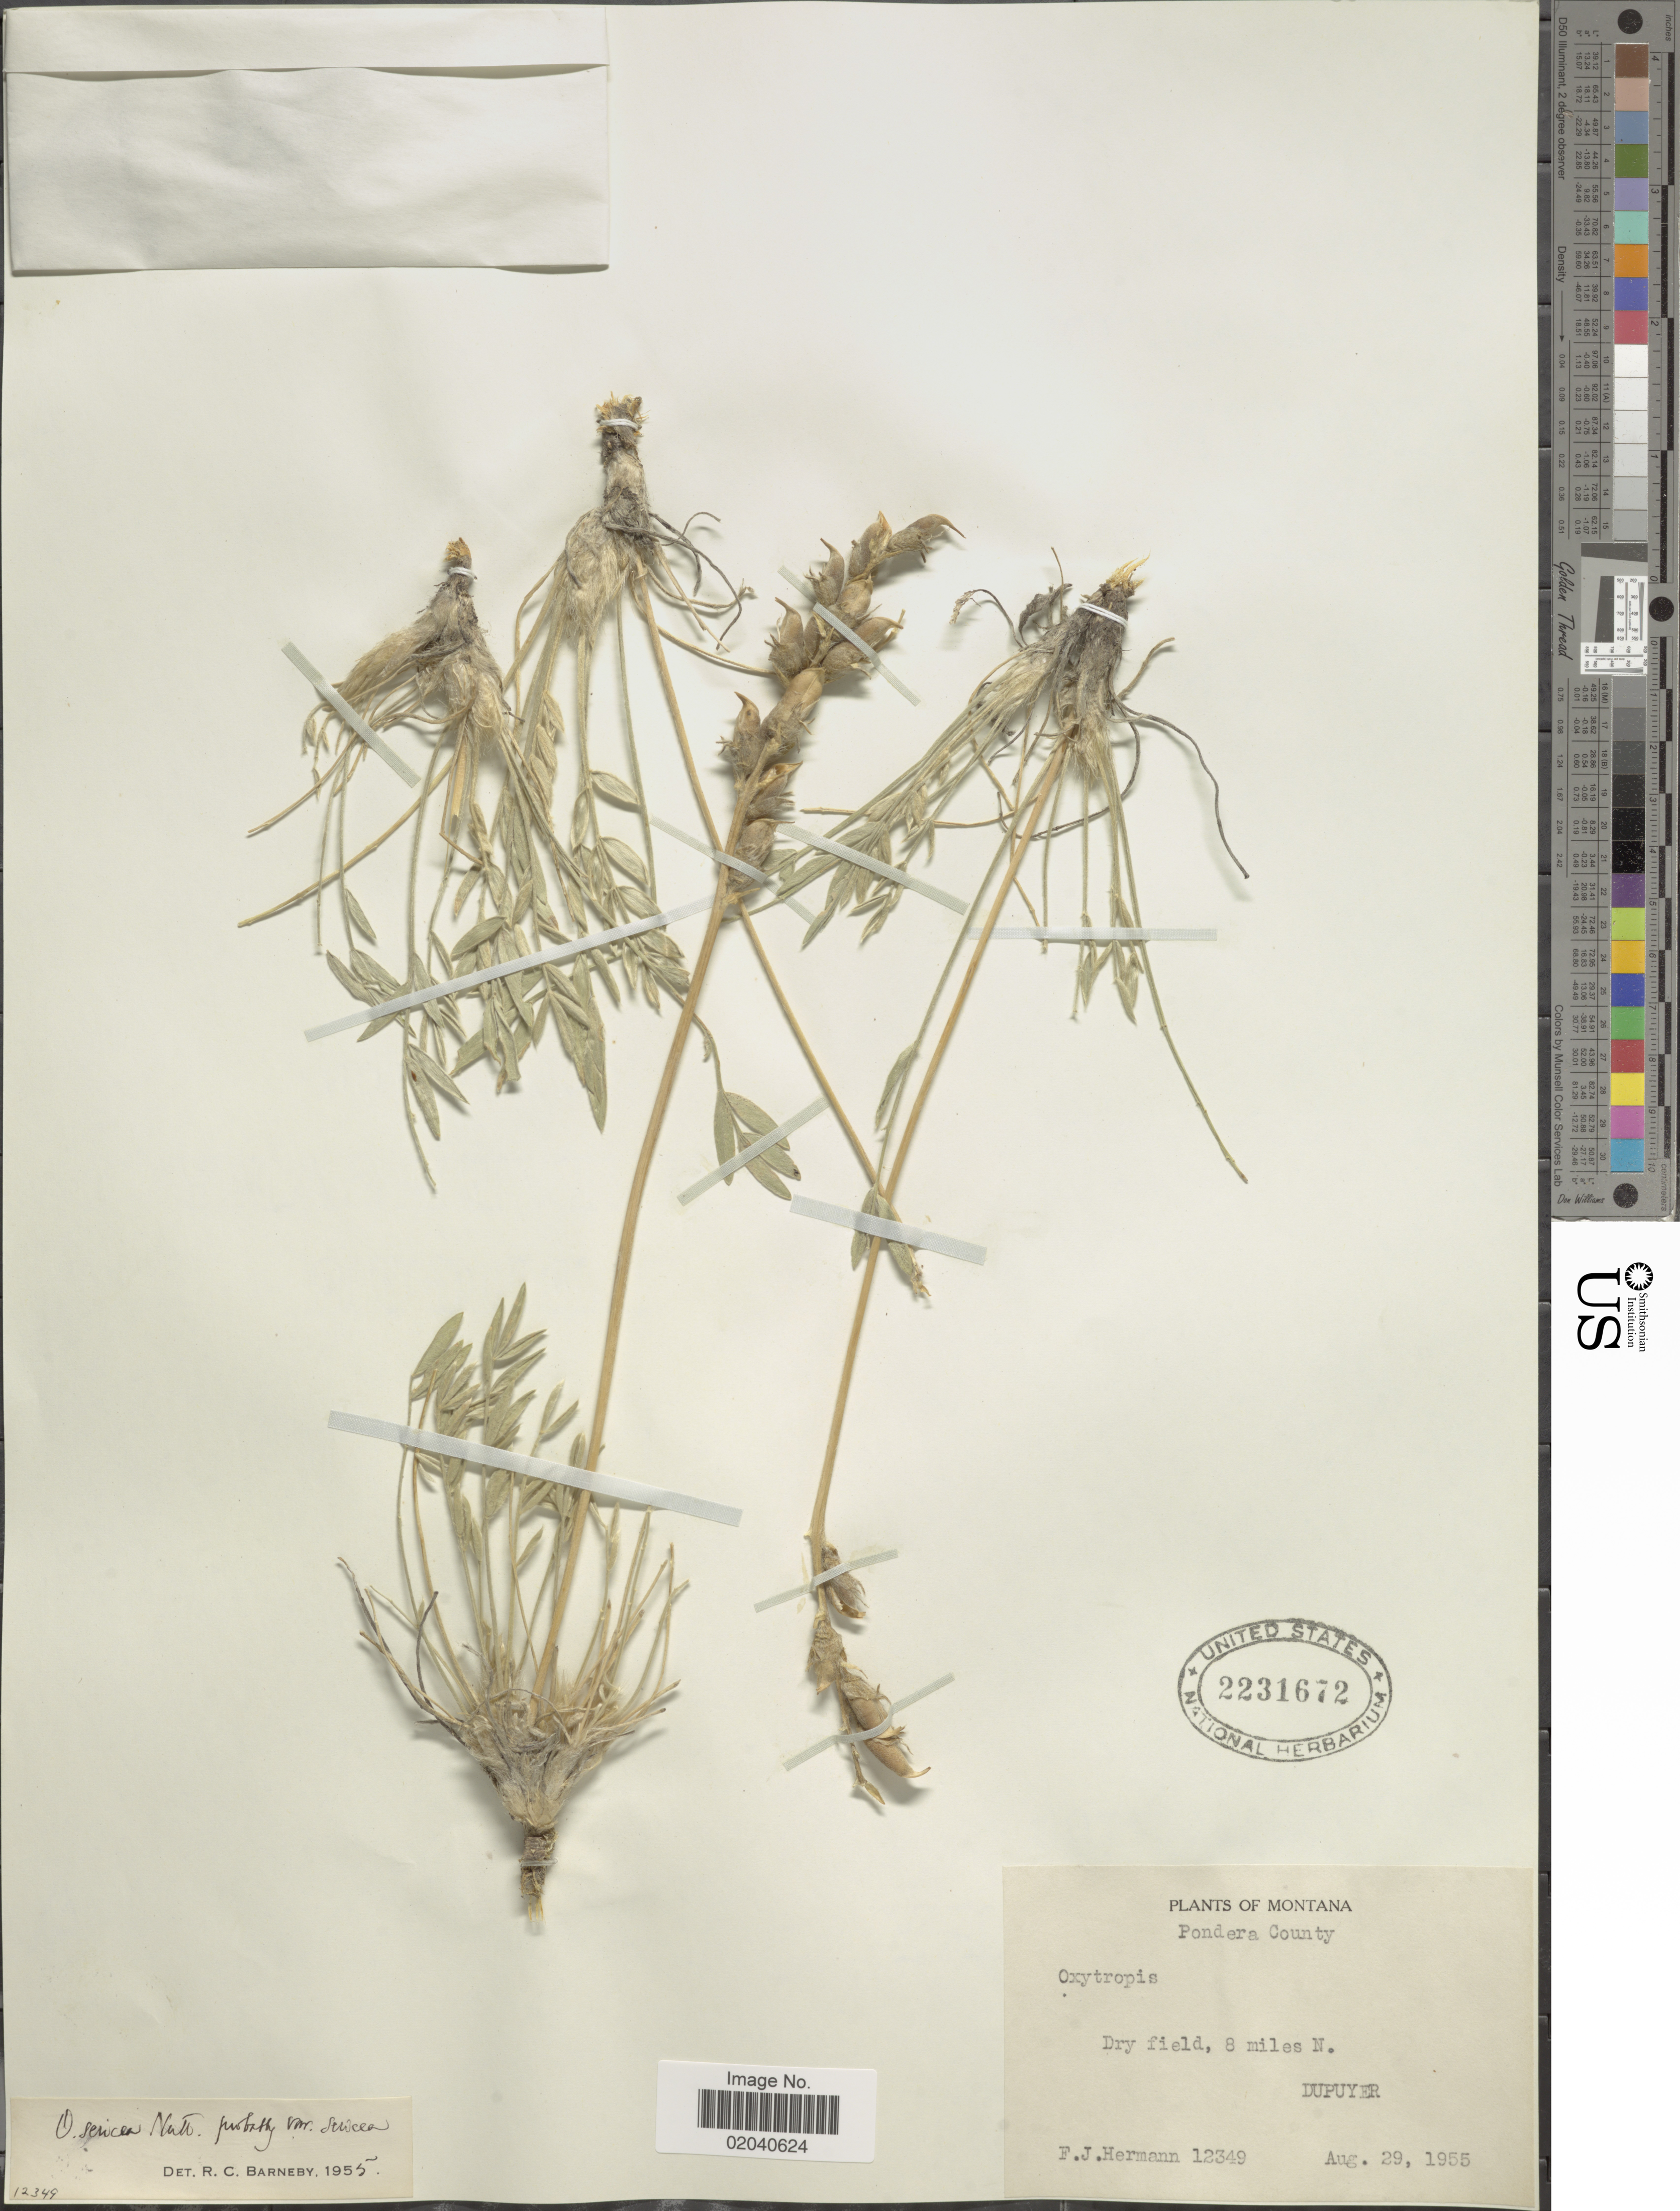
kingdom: Plantae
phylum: Tracheophyta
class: Magnoliopsida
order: Fabales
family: Fabaceae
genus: Oxytropis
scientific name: Oxytropis viscida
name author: Nutt.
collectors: F. J. Hermann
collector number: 12349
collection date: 1955-08-29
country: United States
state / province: Montana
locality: Pondera County, 8 miles N. Dupuyer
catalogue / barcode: US 2231672